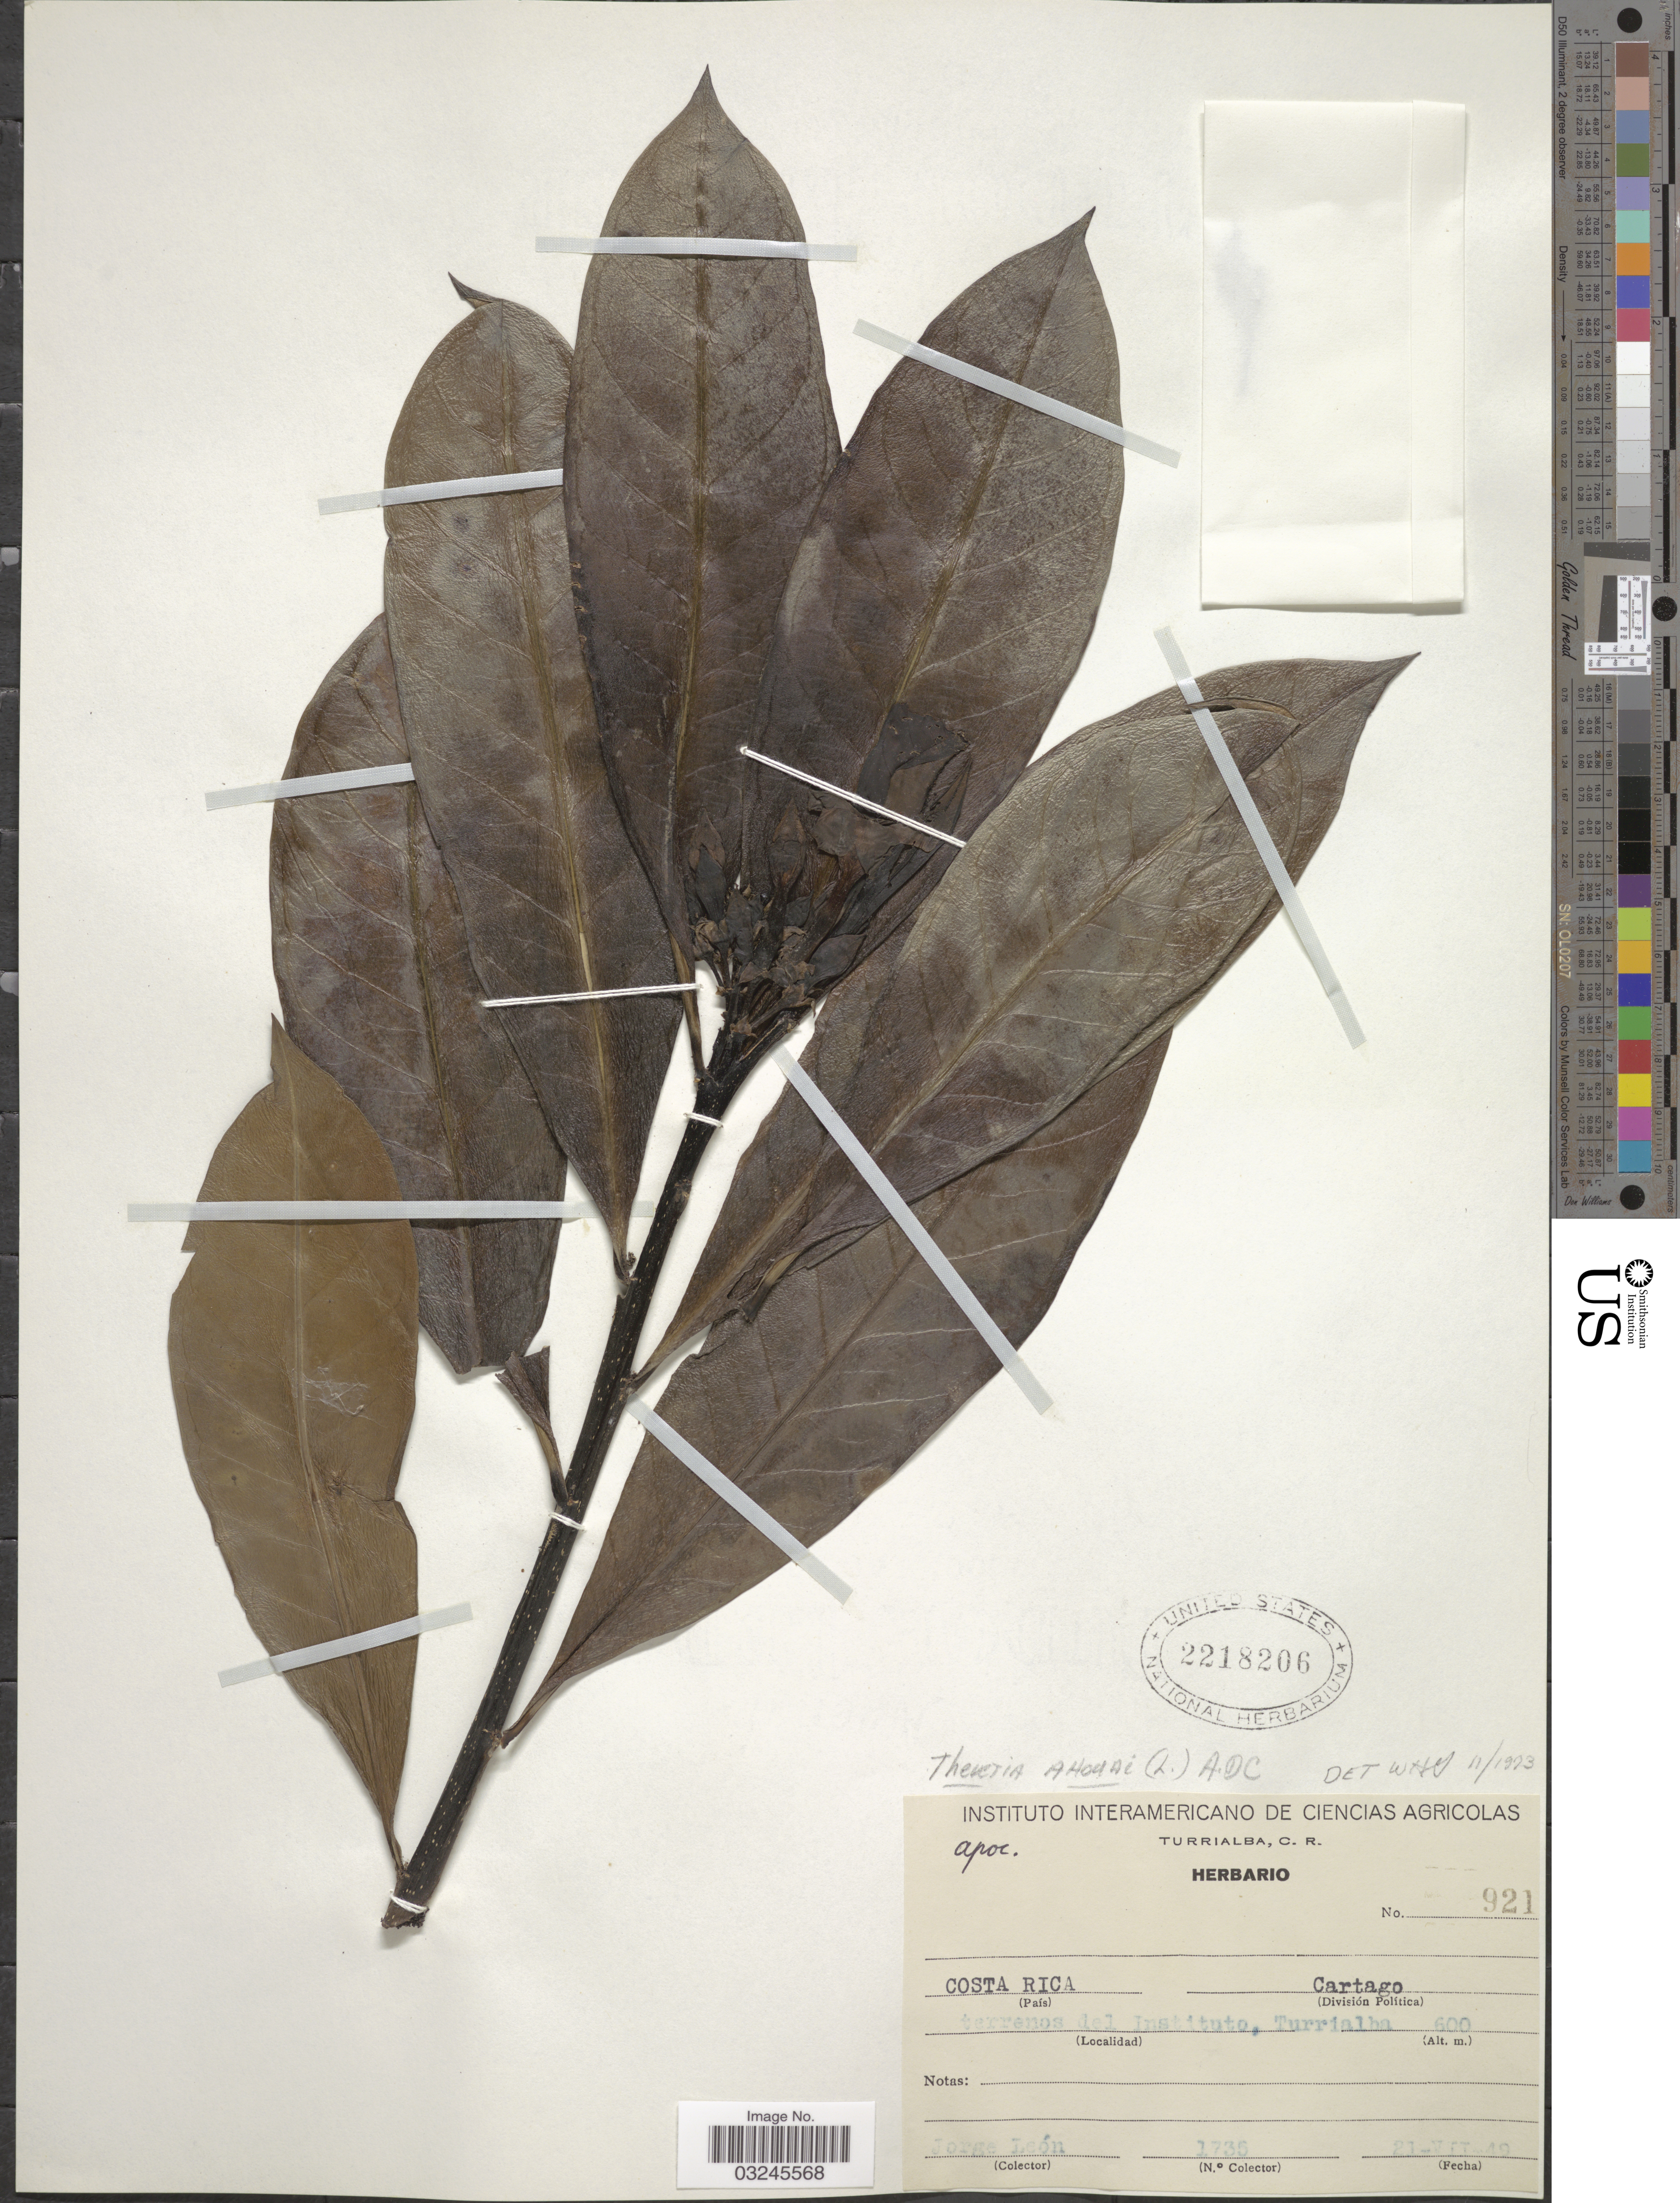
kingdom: Plantae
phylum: Tracheophyta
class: Magnoliopsida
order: Gentianales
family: Apocynaceae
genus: Thevetia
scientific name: Thevetia ahouai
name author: (L.) A. DC.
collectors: J. León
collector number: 1735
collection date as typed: Transcribed d/m/y: 21/7/49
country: Costa Rica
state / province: Cartago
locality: Terrenos del Instituto, Turrialba.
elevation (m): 600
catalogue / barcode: US 2218206